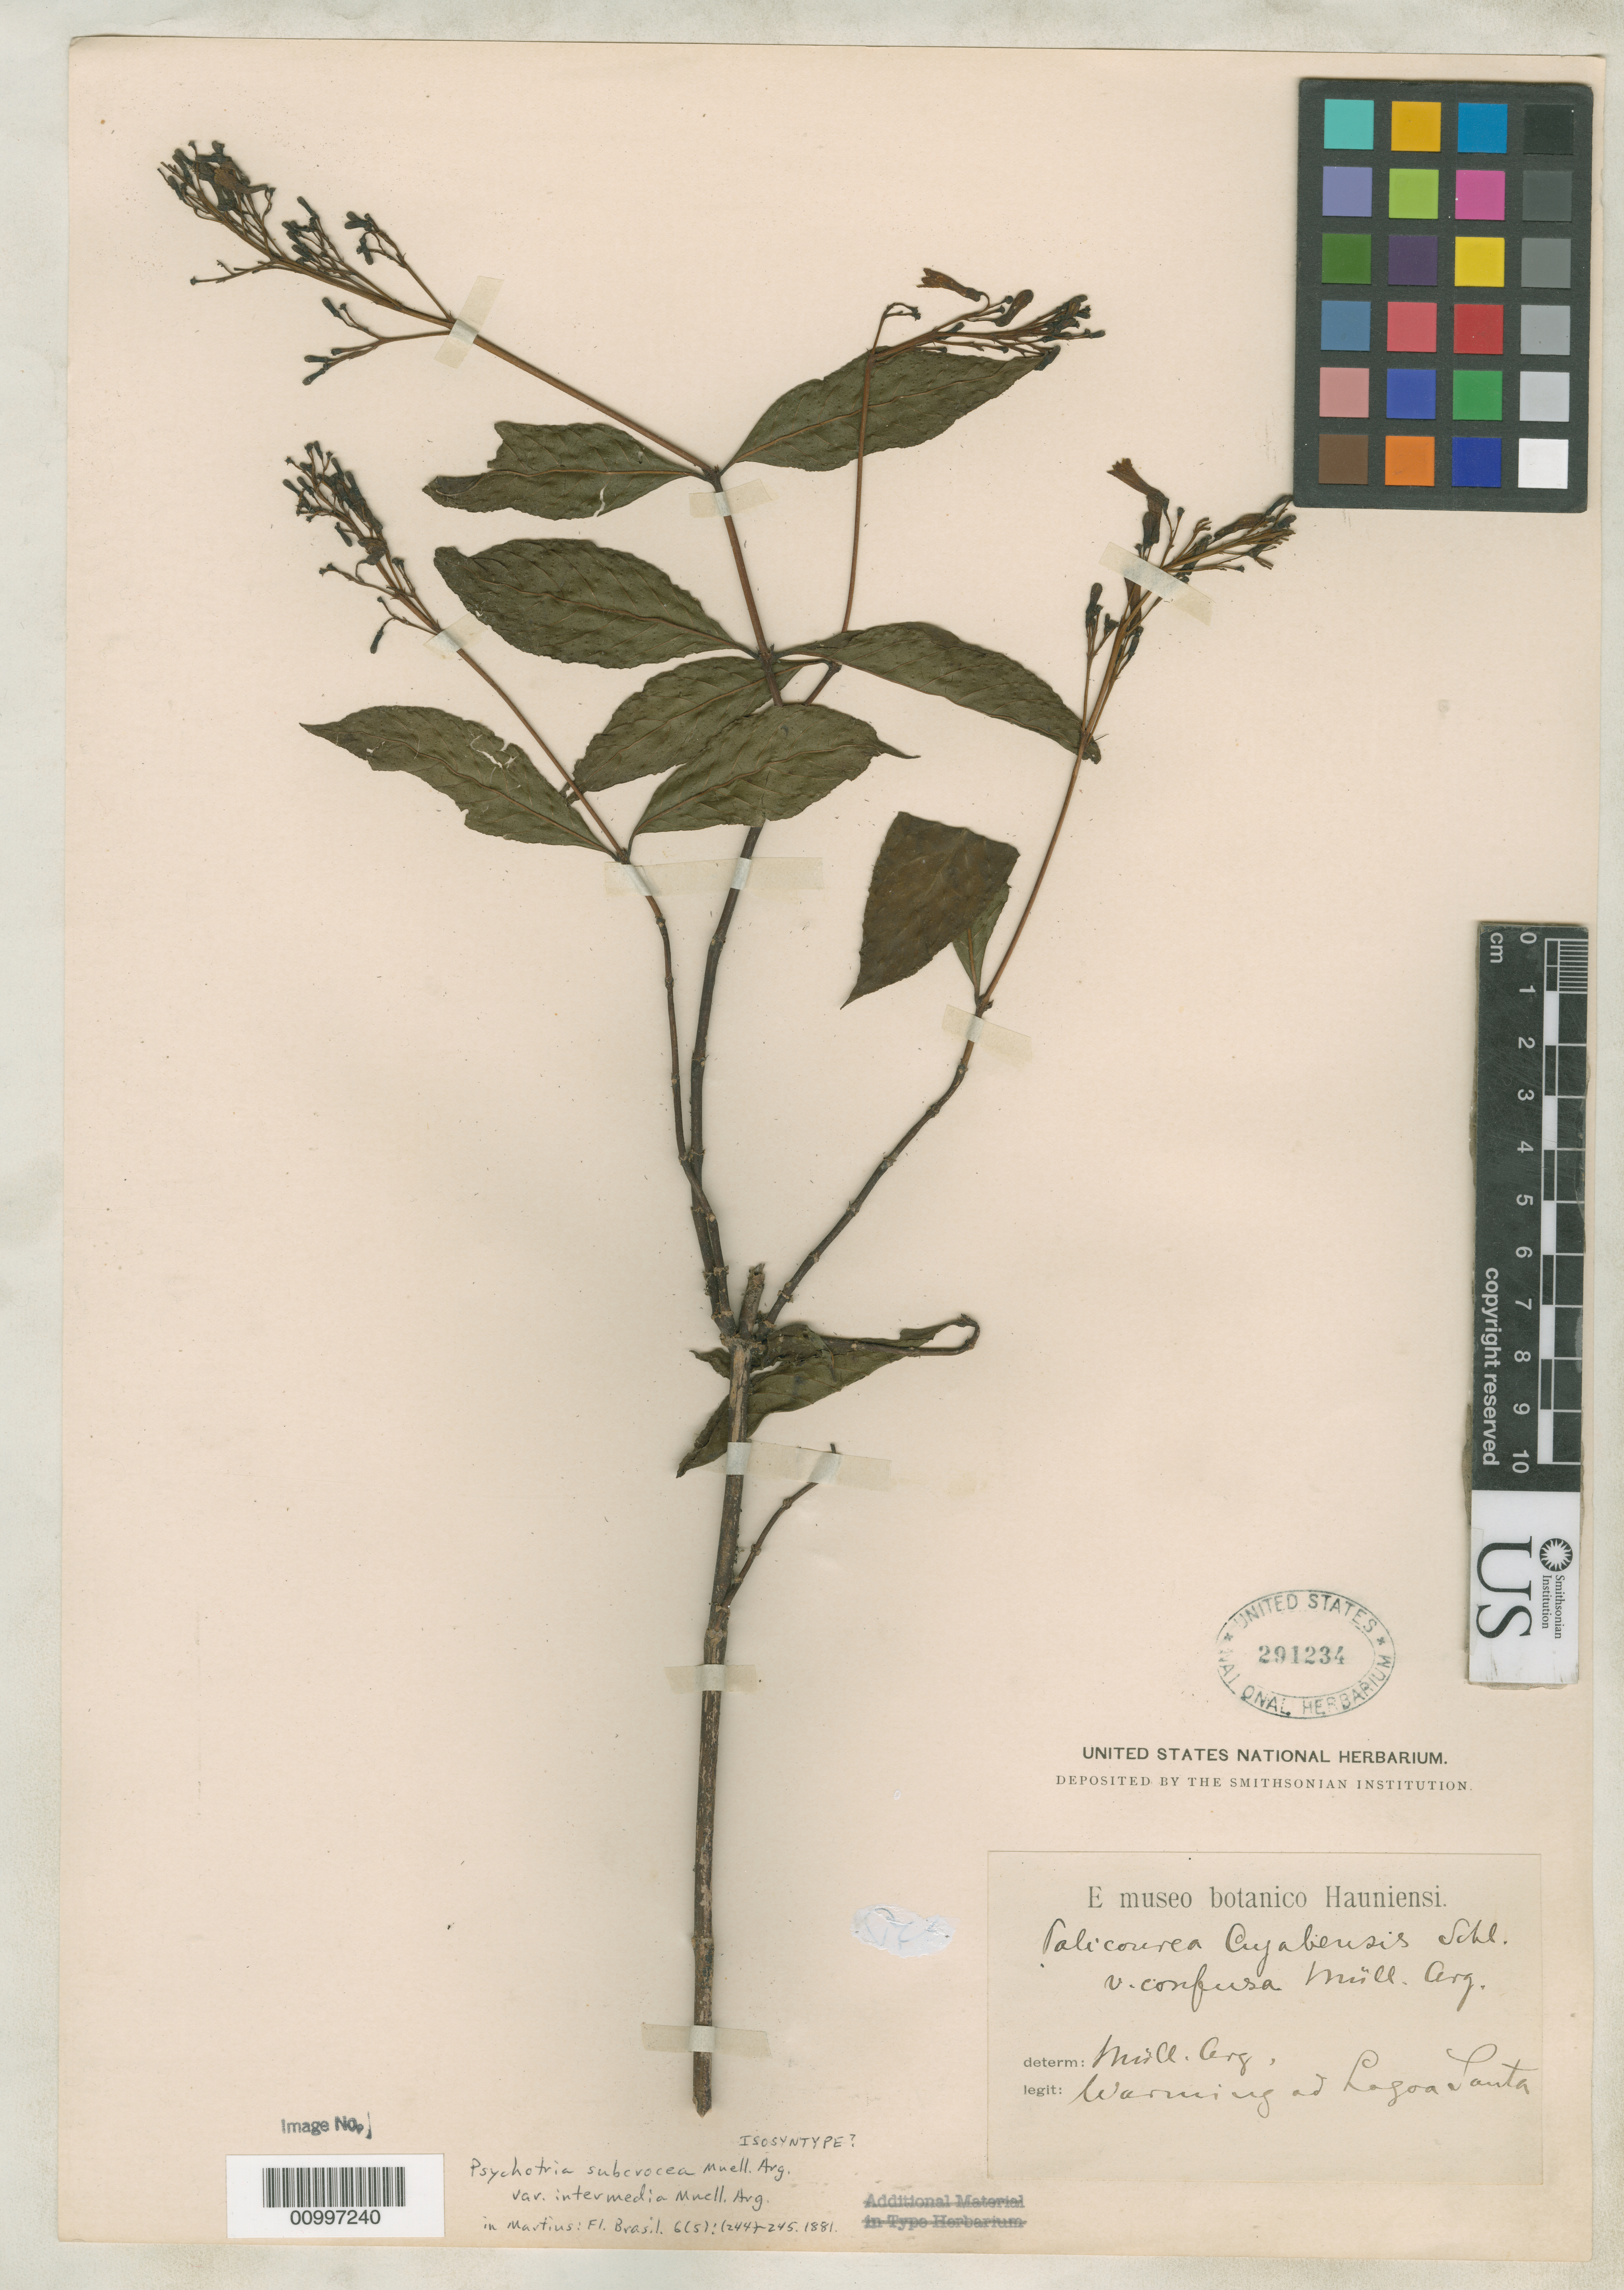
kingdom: Plantae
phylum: Tracheophyta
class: Magnoliopsida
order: Gentianales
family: Rubiaceae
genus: Psychotria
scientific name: Psychotria subcrocea var. intermedia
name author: Müll. Arg. in Mart.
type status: Isosyntype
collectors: E. Warming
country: Brazil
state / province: Minas Gerais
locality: Ad Lagoa Santa.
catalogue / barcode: US 291234